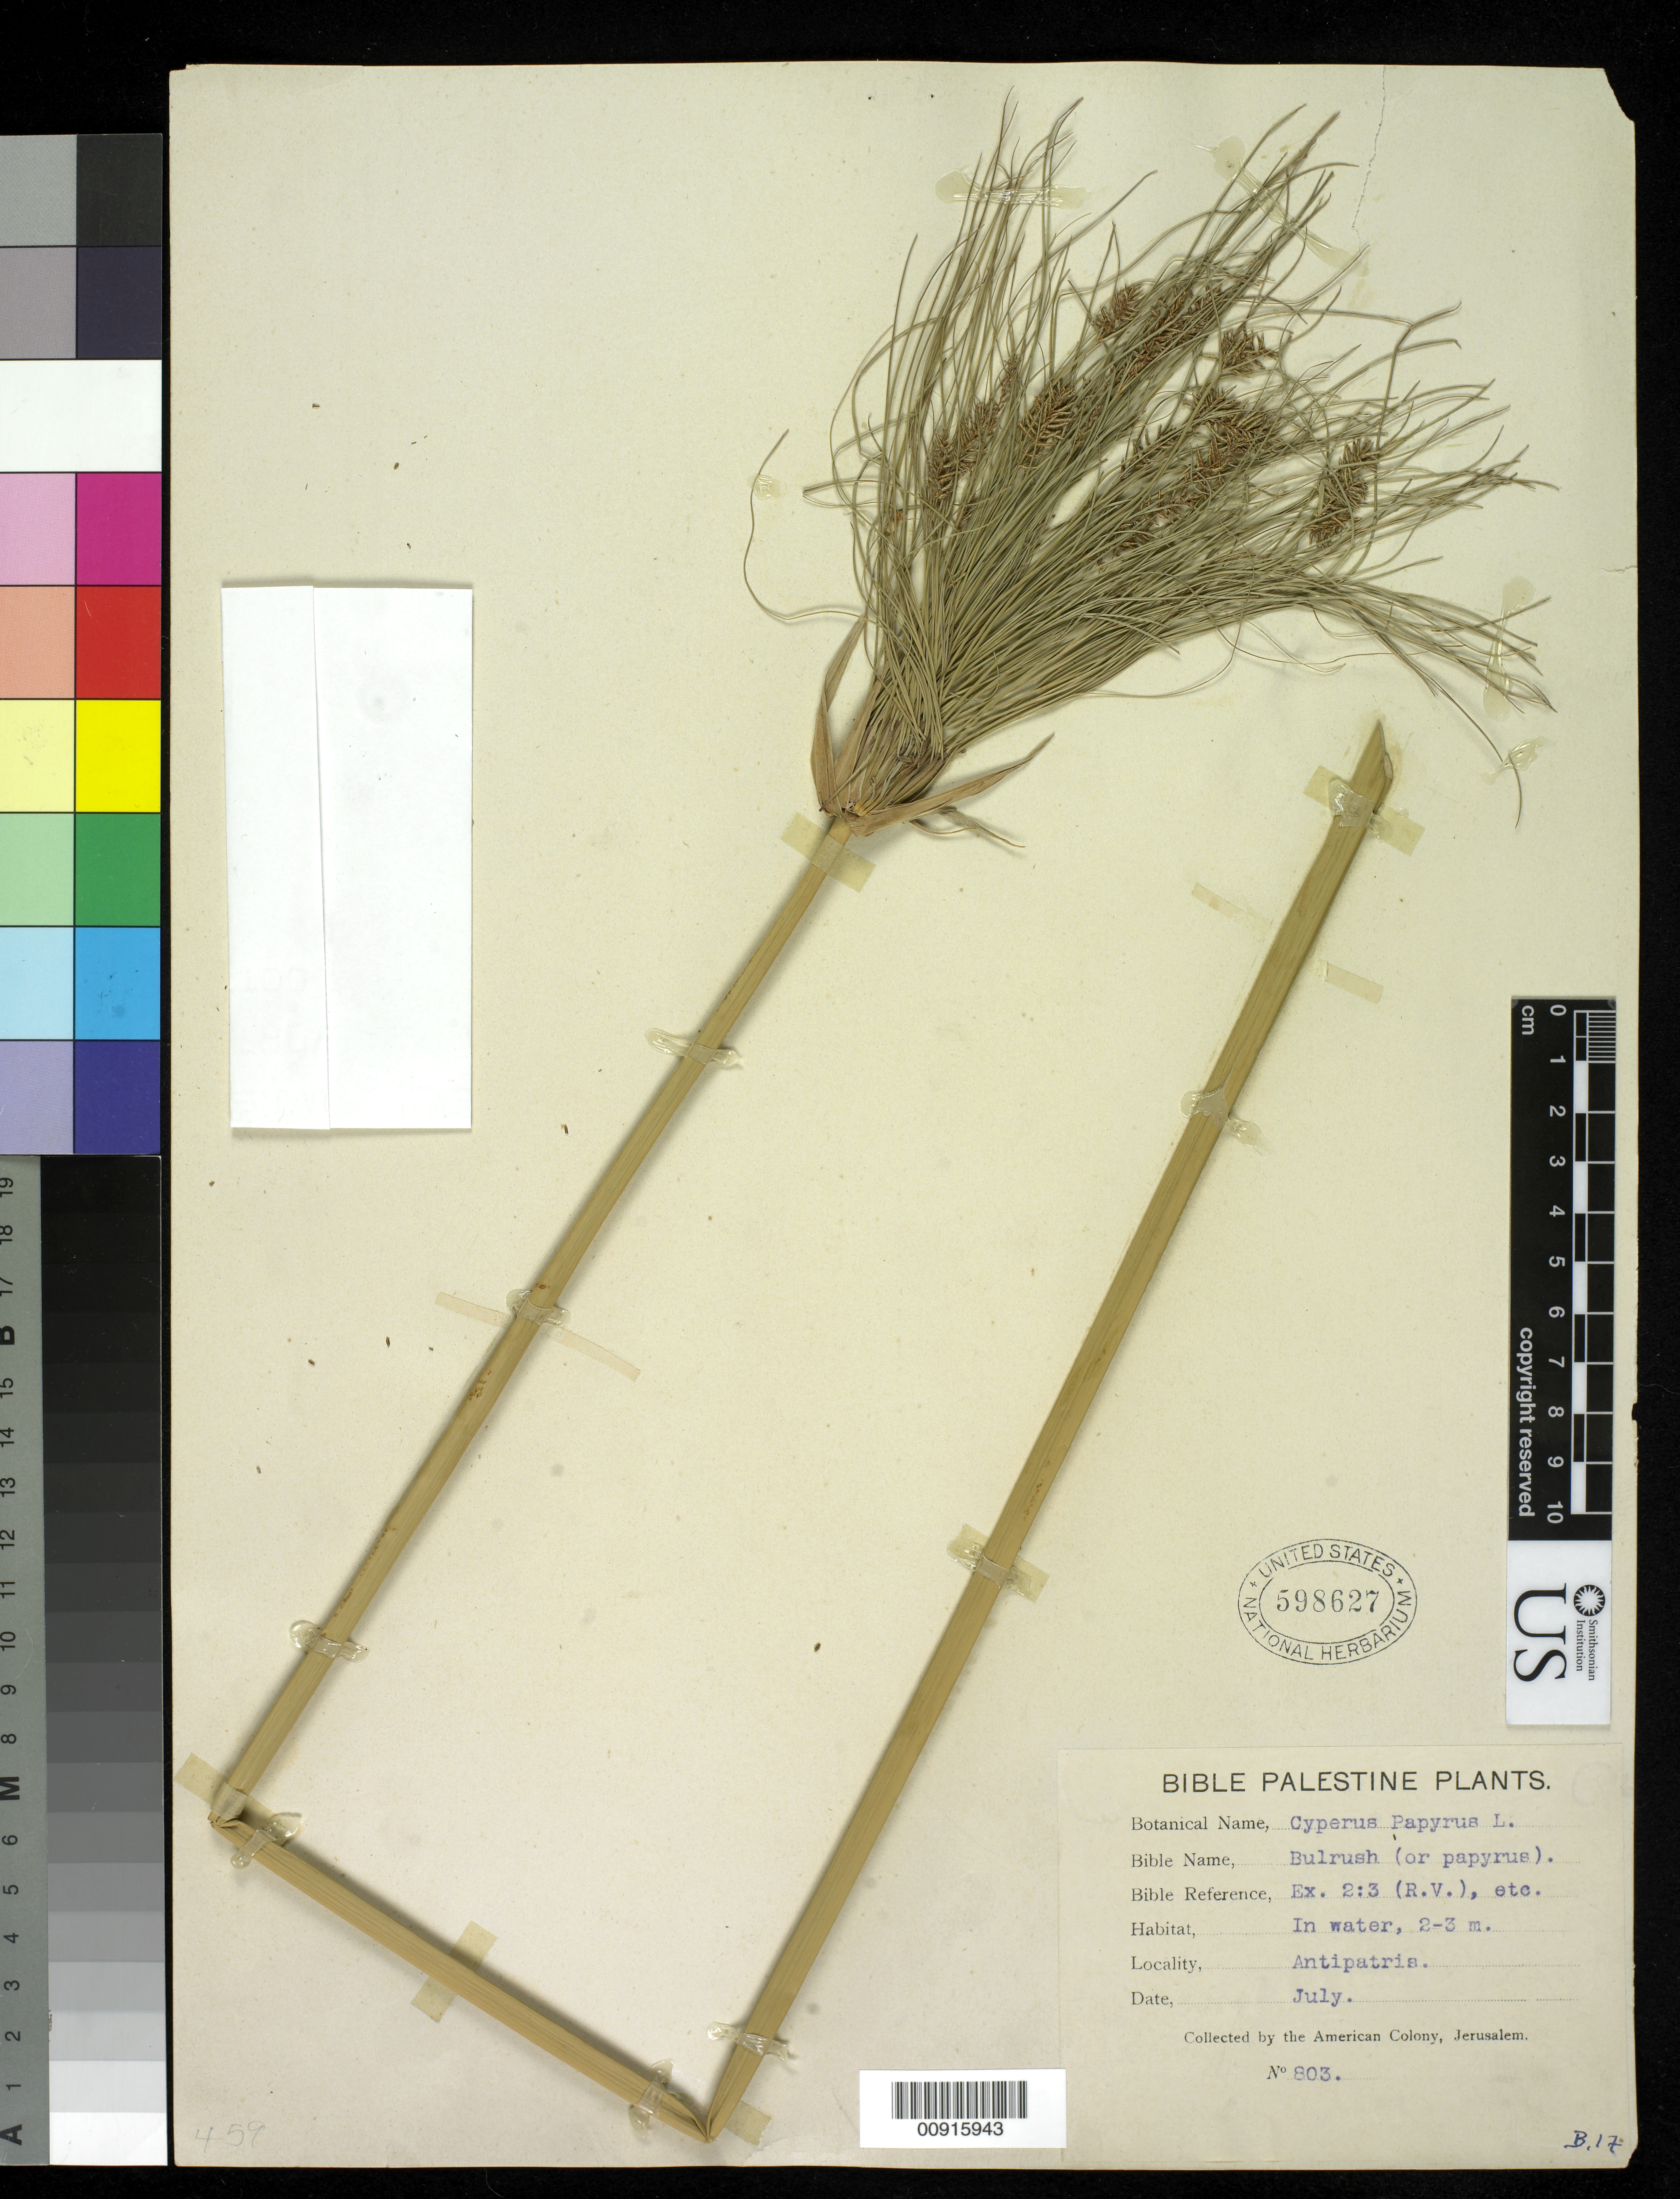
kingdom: Plantae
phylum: Tracheophyta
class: Liliopsida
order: Poales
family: Cyperaceae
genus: Cyperus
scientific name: Cyperus papyrus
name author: L.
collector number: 803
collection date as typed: Jul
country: Israel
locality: Antipatris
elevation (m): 2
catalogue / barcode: US 598627